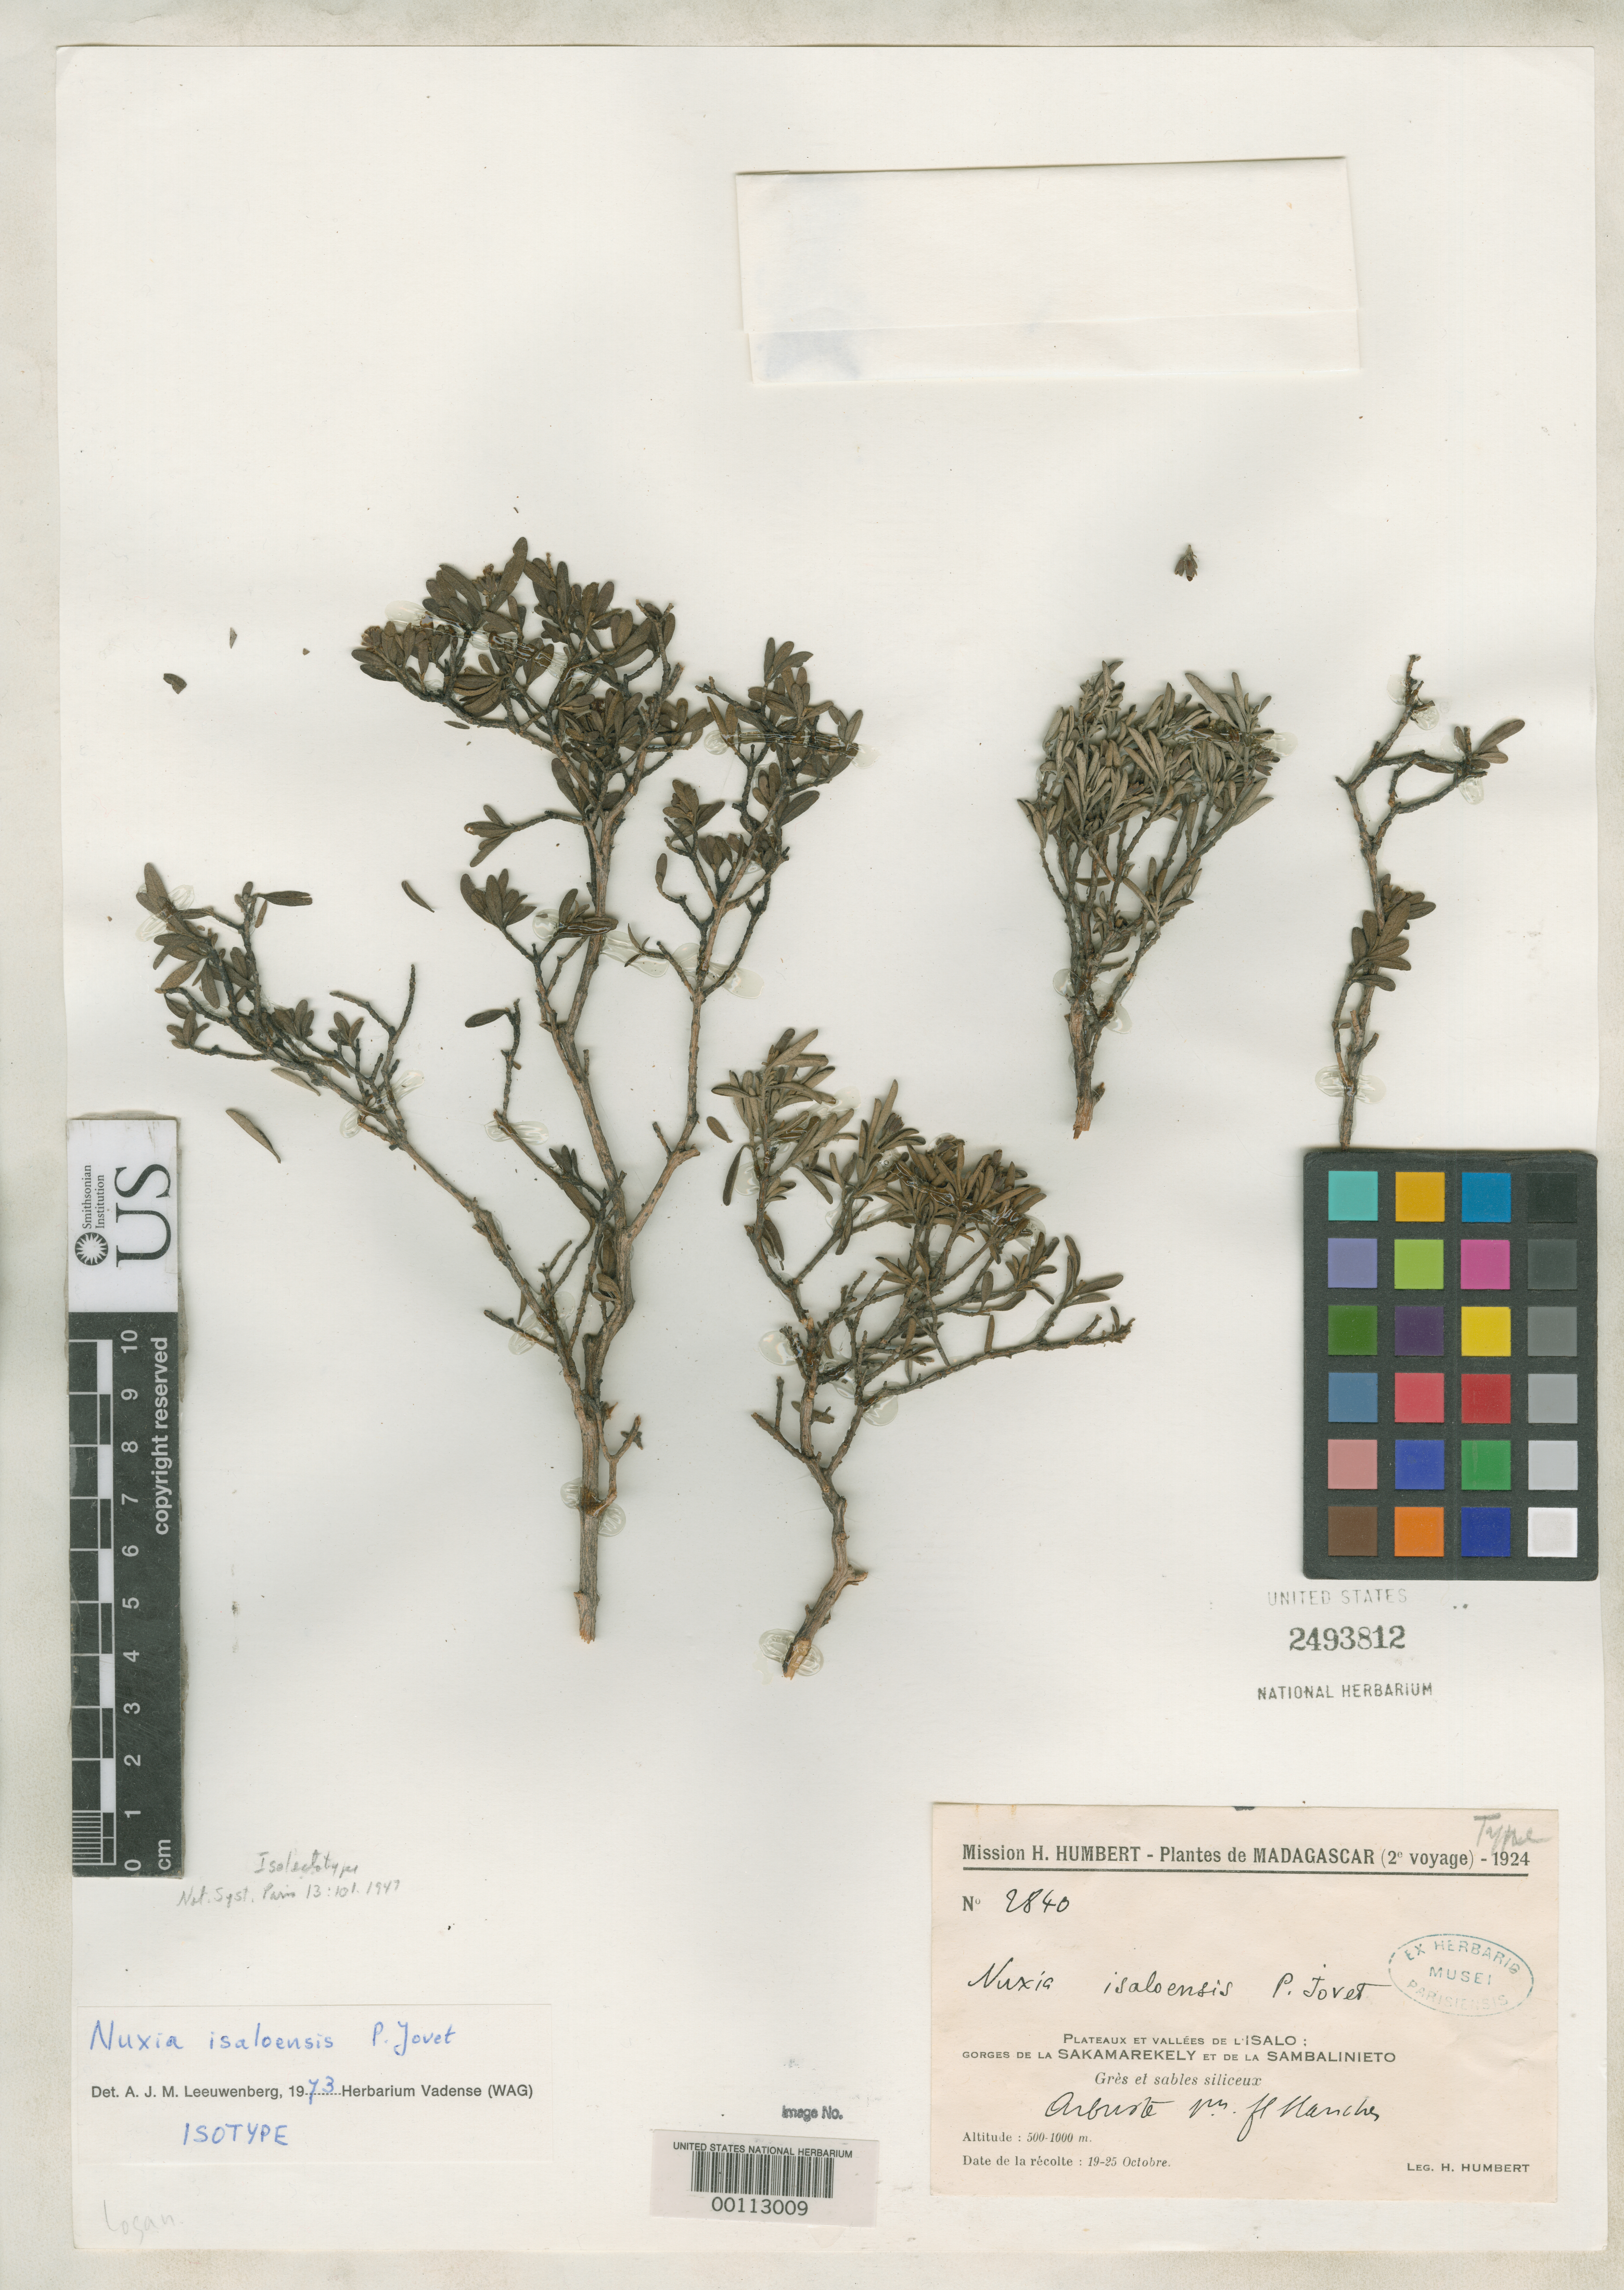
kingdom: Plantae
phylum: Tracheophyta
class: Magnoliopsida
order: Lamiales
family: Stilbaceae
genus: Nuxia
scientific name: Nuxia isaloensis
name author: Jovet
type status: Isolectotype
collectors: H. Humbert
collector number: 2840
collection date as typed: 19 Oct 1924 to 25 Oct 1924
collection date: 1924-10-19/1924-10-25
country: Madagascar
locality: l'Isalo, Sakamerely and Sambalinieto.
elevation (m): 500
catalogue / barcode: US 2493812